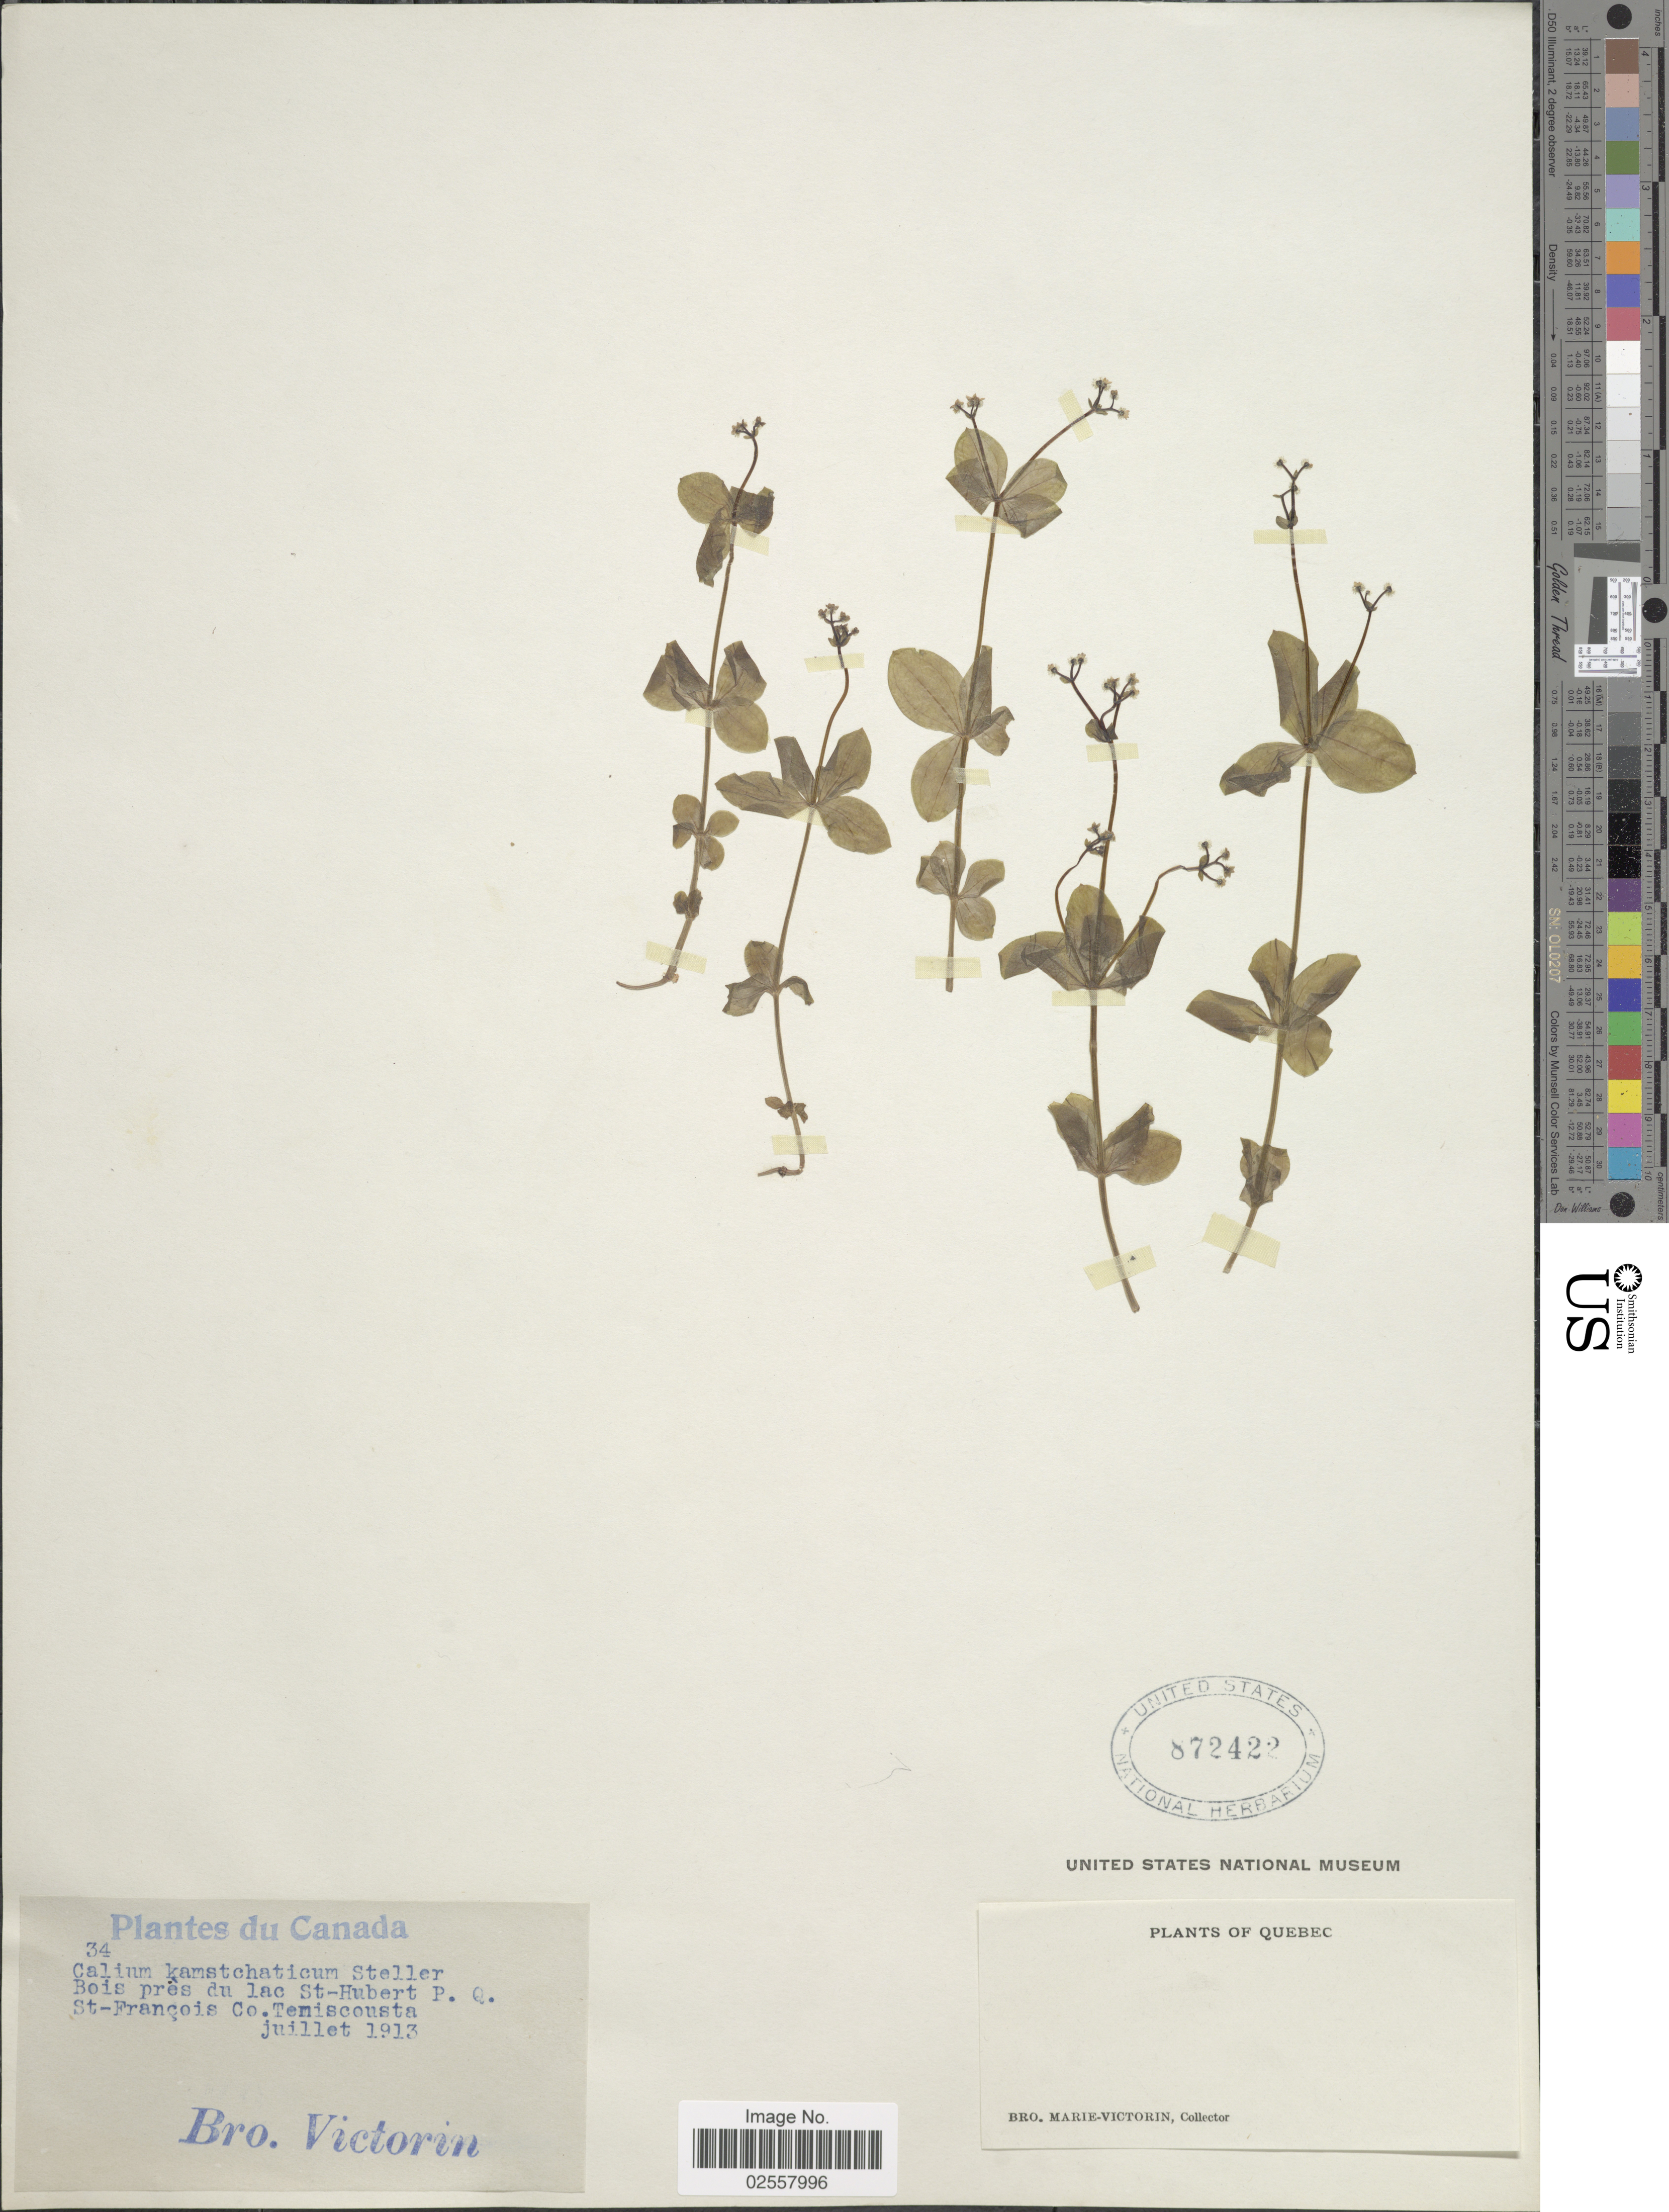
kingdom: Plantae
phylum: Tracheophyta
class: Magnoliopsida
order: Gentianales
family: Rubiaceae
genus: Galium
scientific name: Galium kamtschaticum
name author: Steller ex Schult. & Schult. f.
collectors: B. Victorin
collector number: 34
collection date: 1913-07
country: Canada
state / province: Quebec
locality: Bois pres du lac St. Hubert P.Q. St. Francois Co. Temiscousta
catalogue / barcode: US 872422